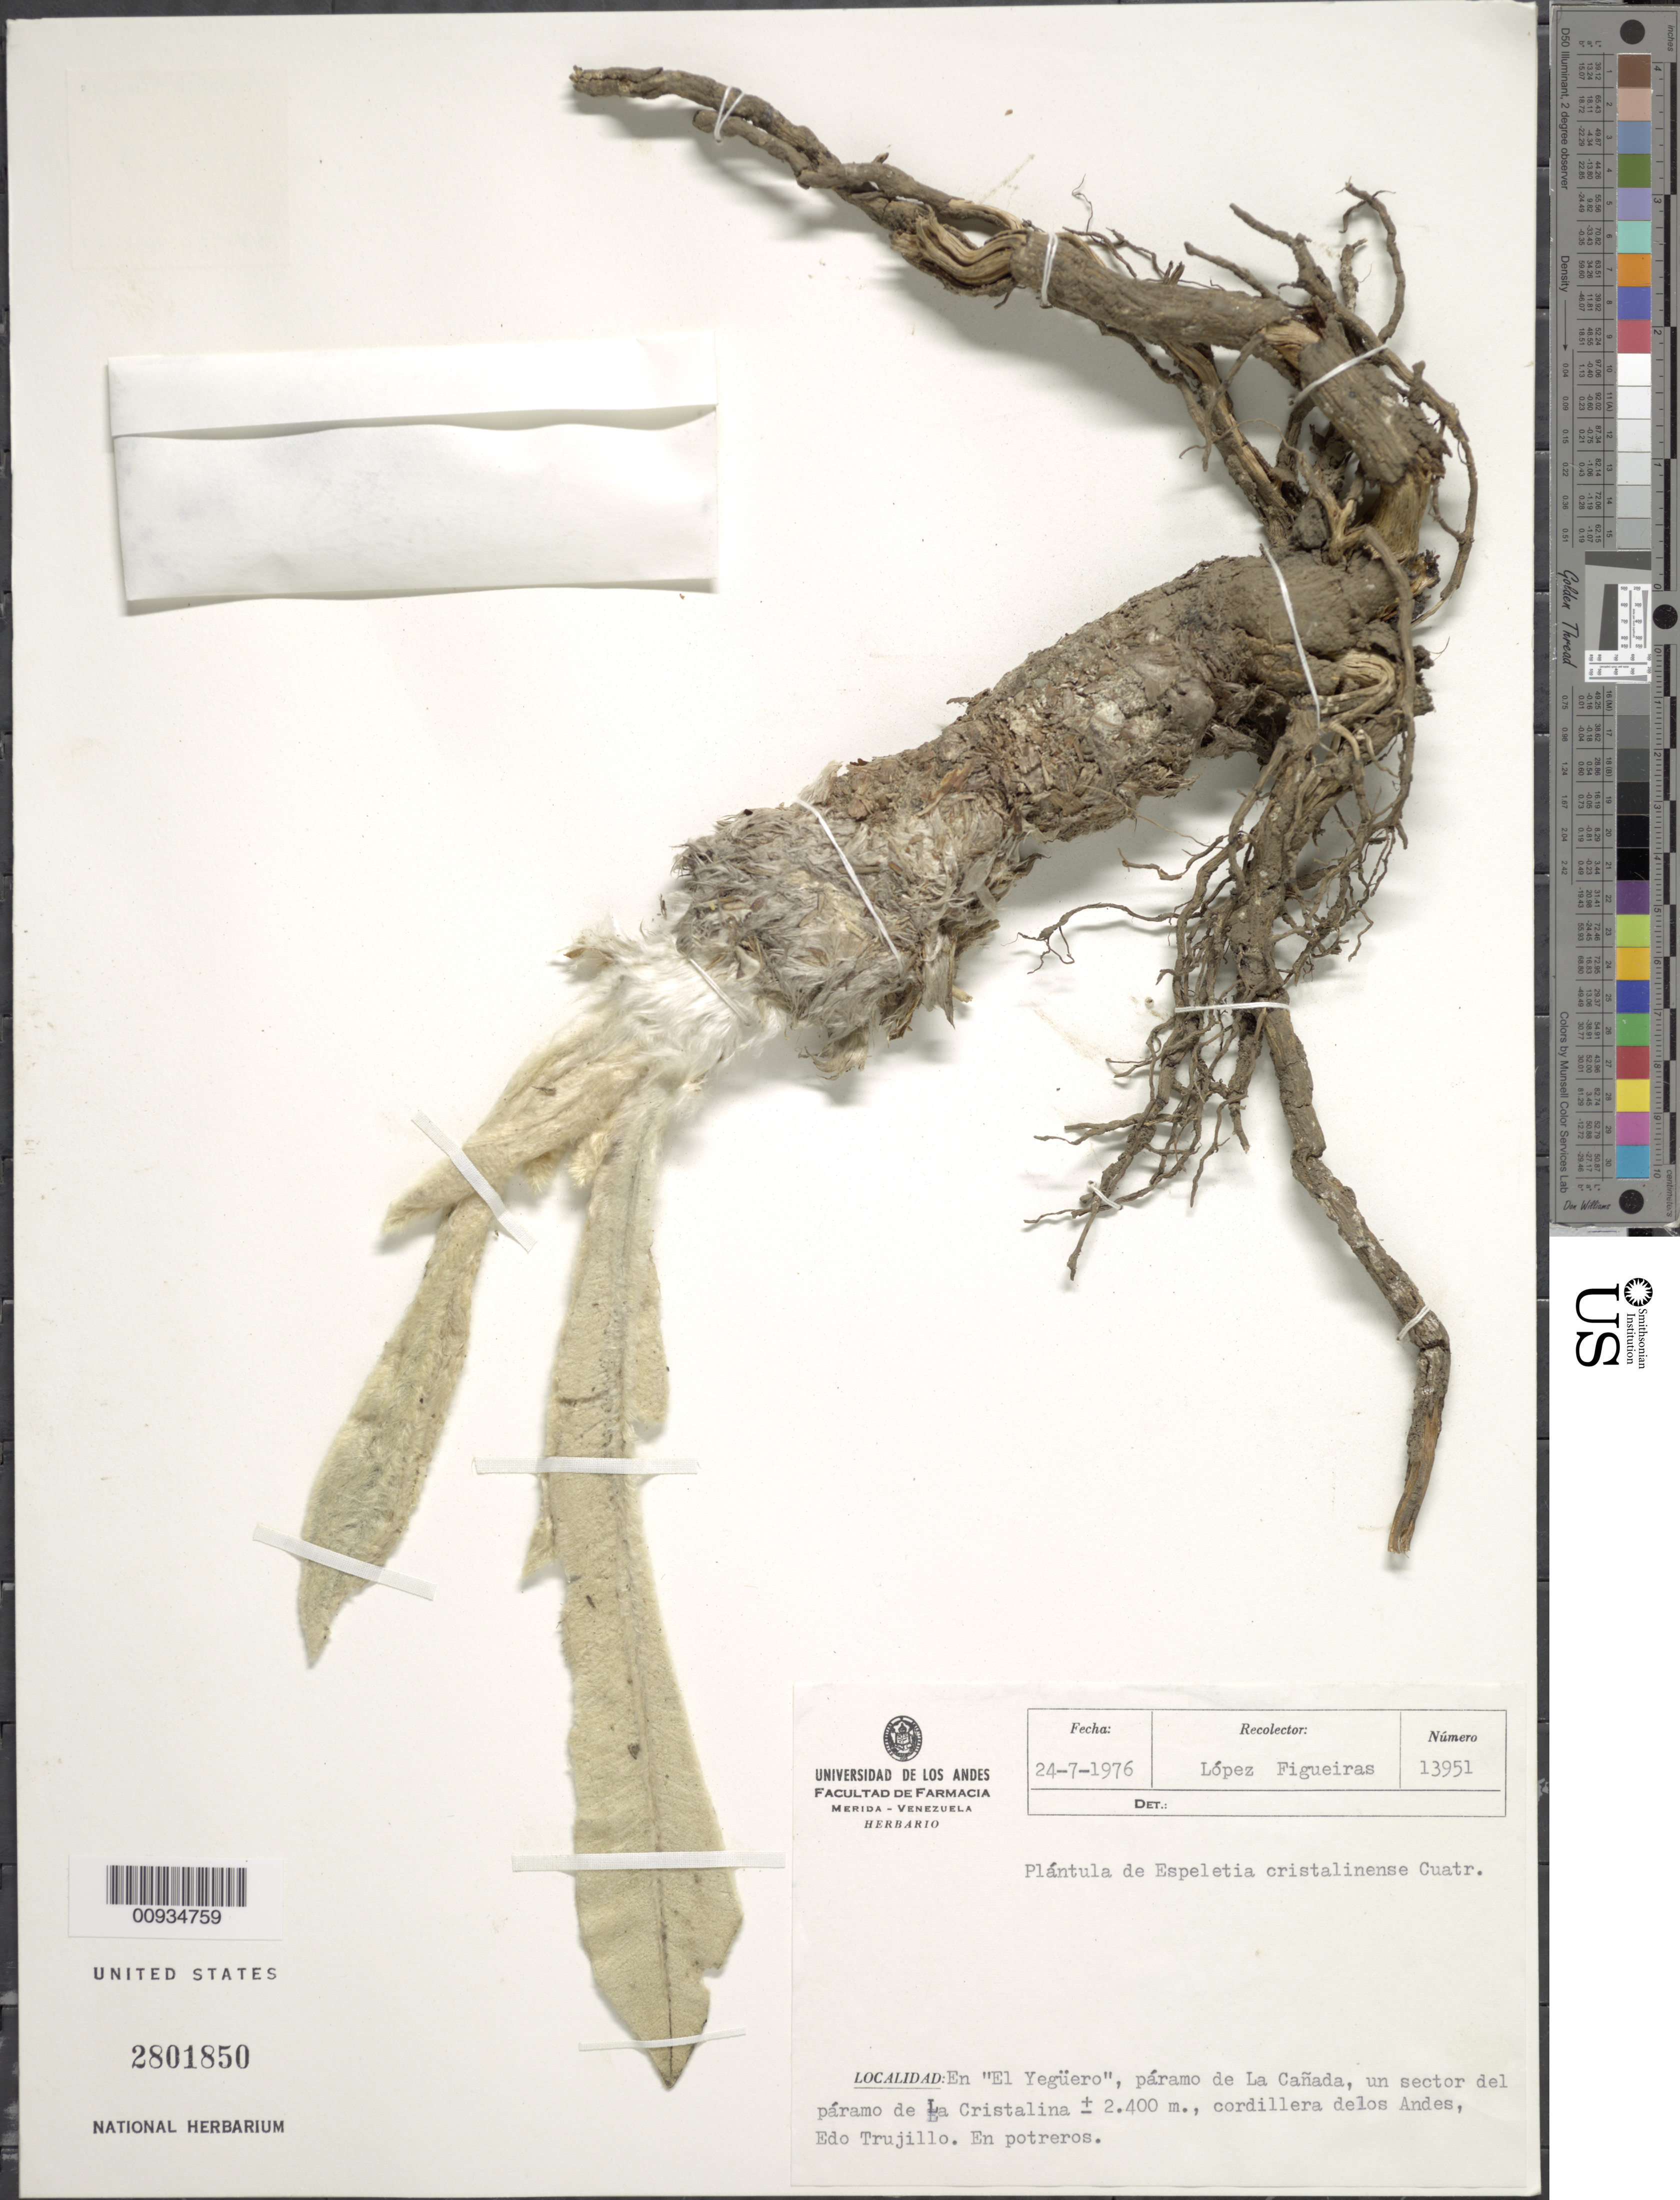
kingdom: Plantae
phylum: Tracheophyta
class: Magnoliopsida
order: Asterales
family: Asteraceae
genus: Espeletiopsis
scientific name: Espeletiopsis cristalinensis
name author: (Cuatrec.) Cuatrec.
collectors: M. López Figueiras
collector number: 13951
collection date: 1976-07-24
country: Venezuela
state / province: Trujillo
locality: En "El Yeguero", paramo de La Cañada, un secotr del paramo de La Cristalina, cordillera delos Andes, Edo. Trujillo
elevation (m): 2400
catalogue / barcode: US 2801850